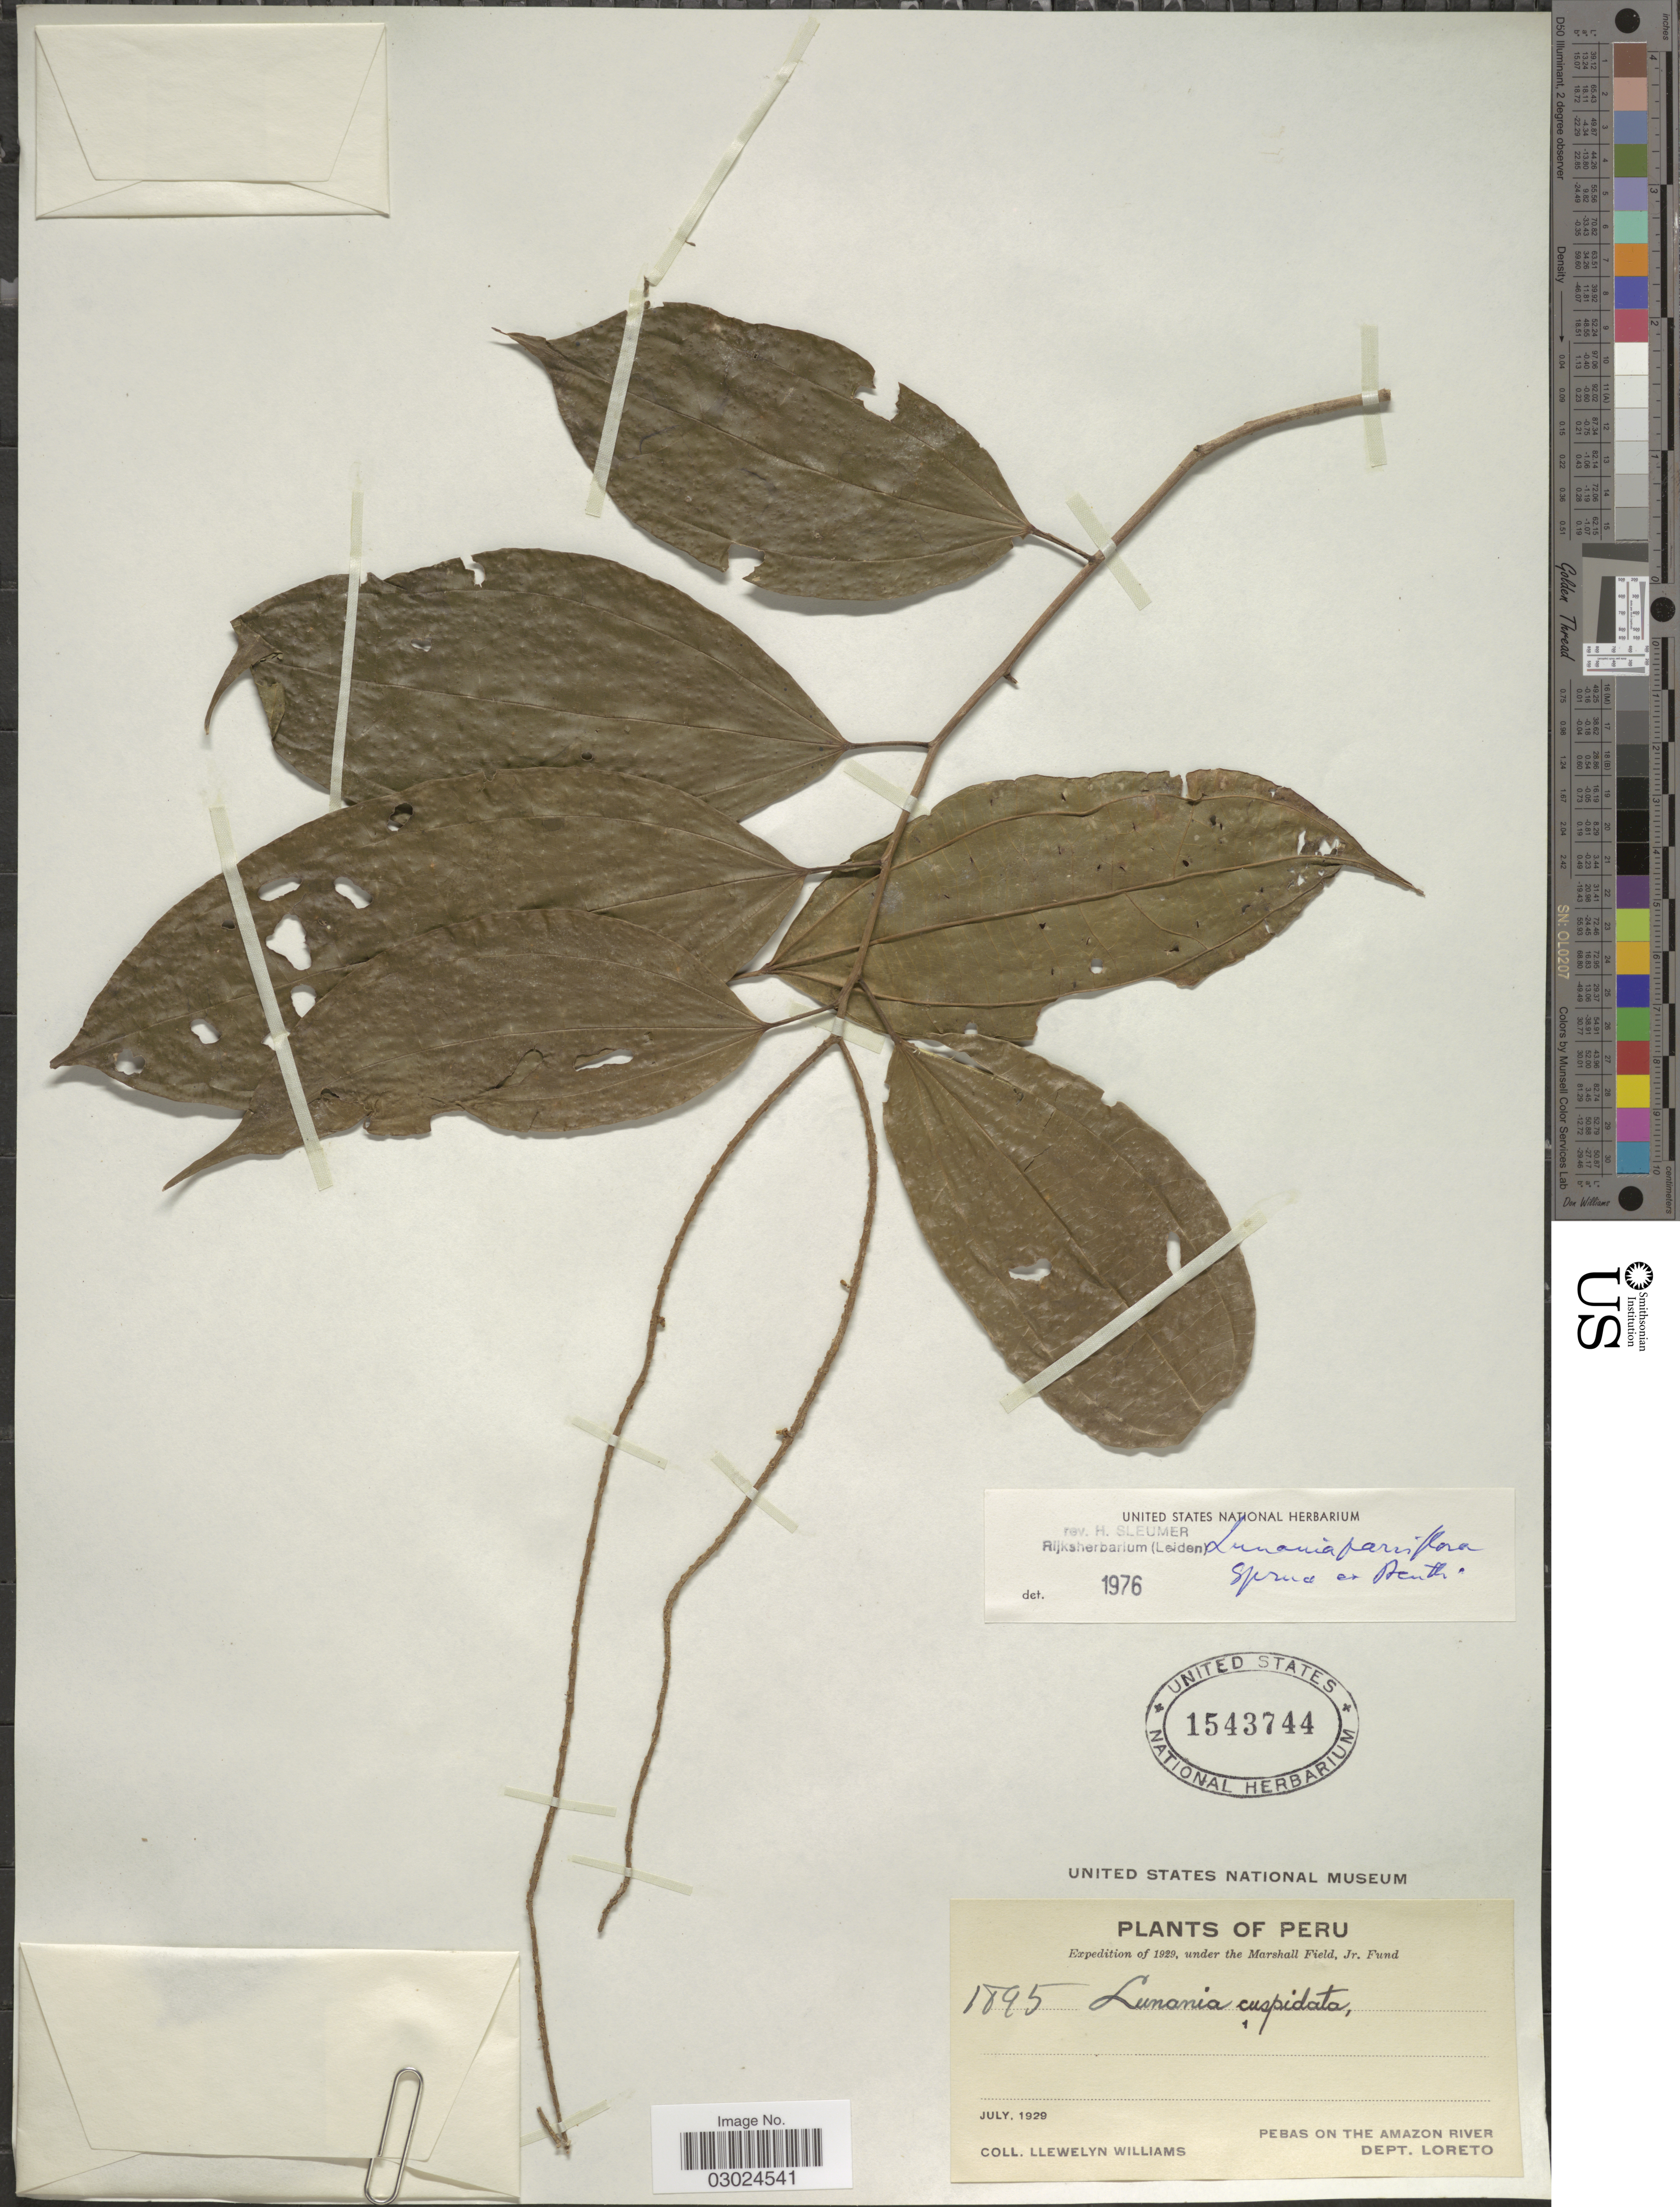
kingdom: Plantae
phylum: Tracheophyta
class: Magnoliopsida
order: Malpighiales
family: Salicaceae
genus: Lunania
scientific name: Lunania parviflora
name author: Spruce ex Benth.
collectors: Ll. Williams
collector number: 1895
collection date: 1929-07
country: Peru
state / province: Loreto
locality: Pebas on the Amazon River. Dept. Loreto.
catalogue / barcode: US 1543744